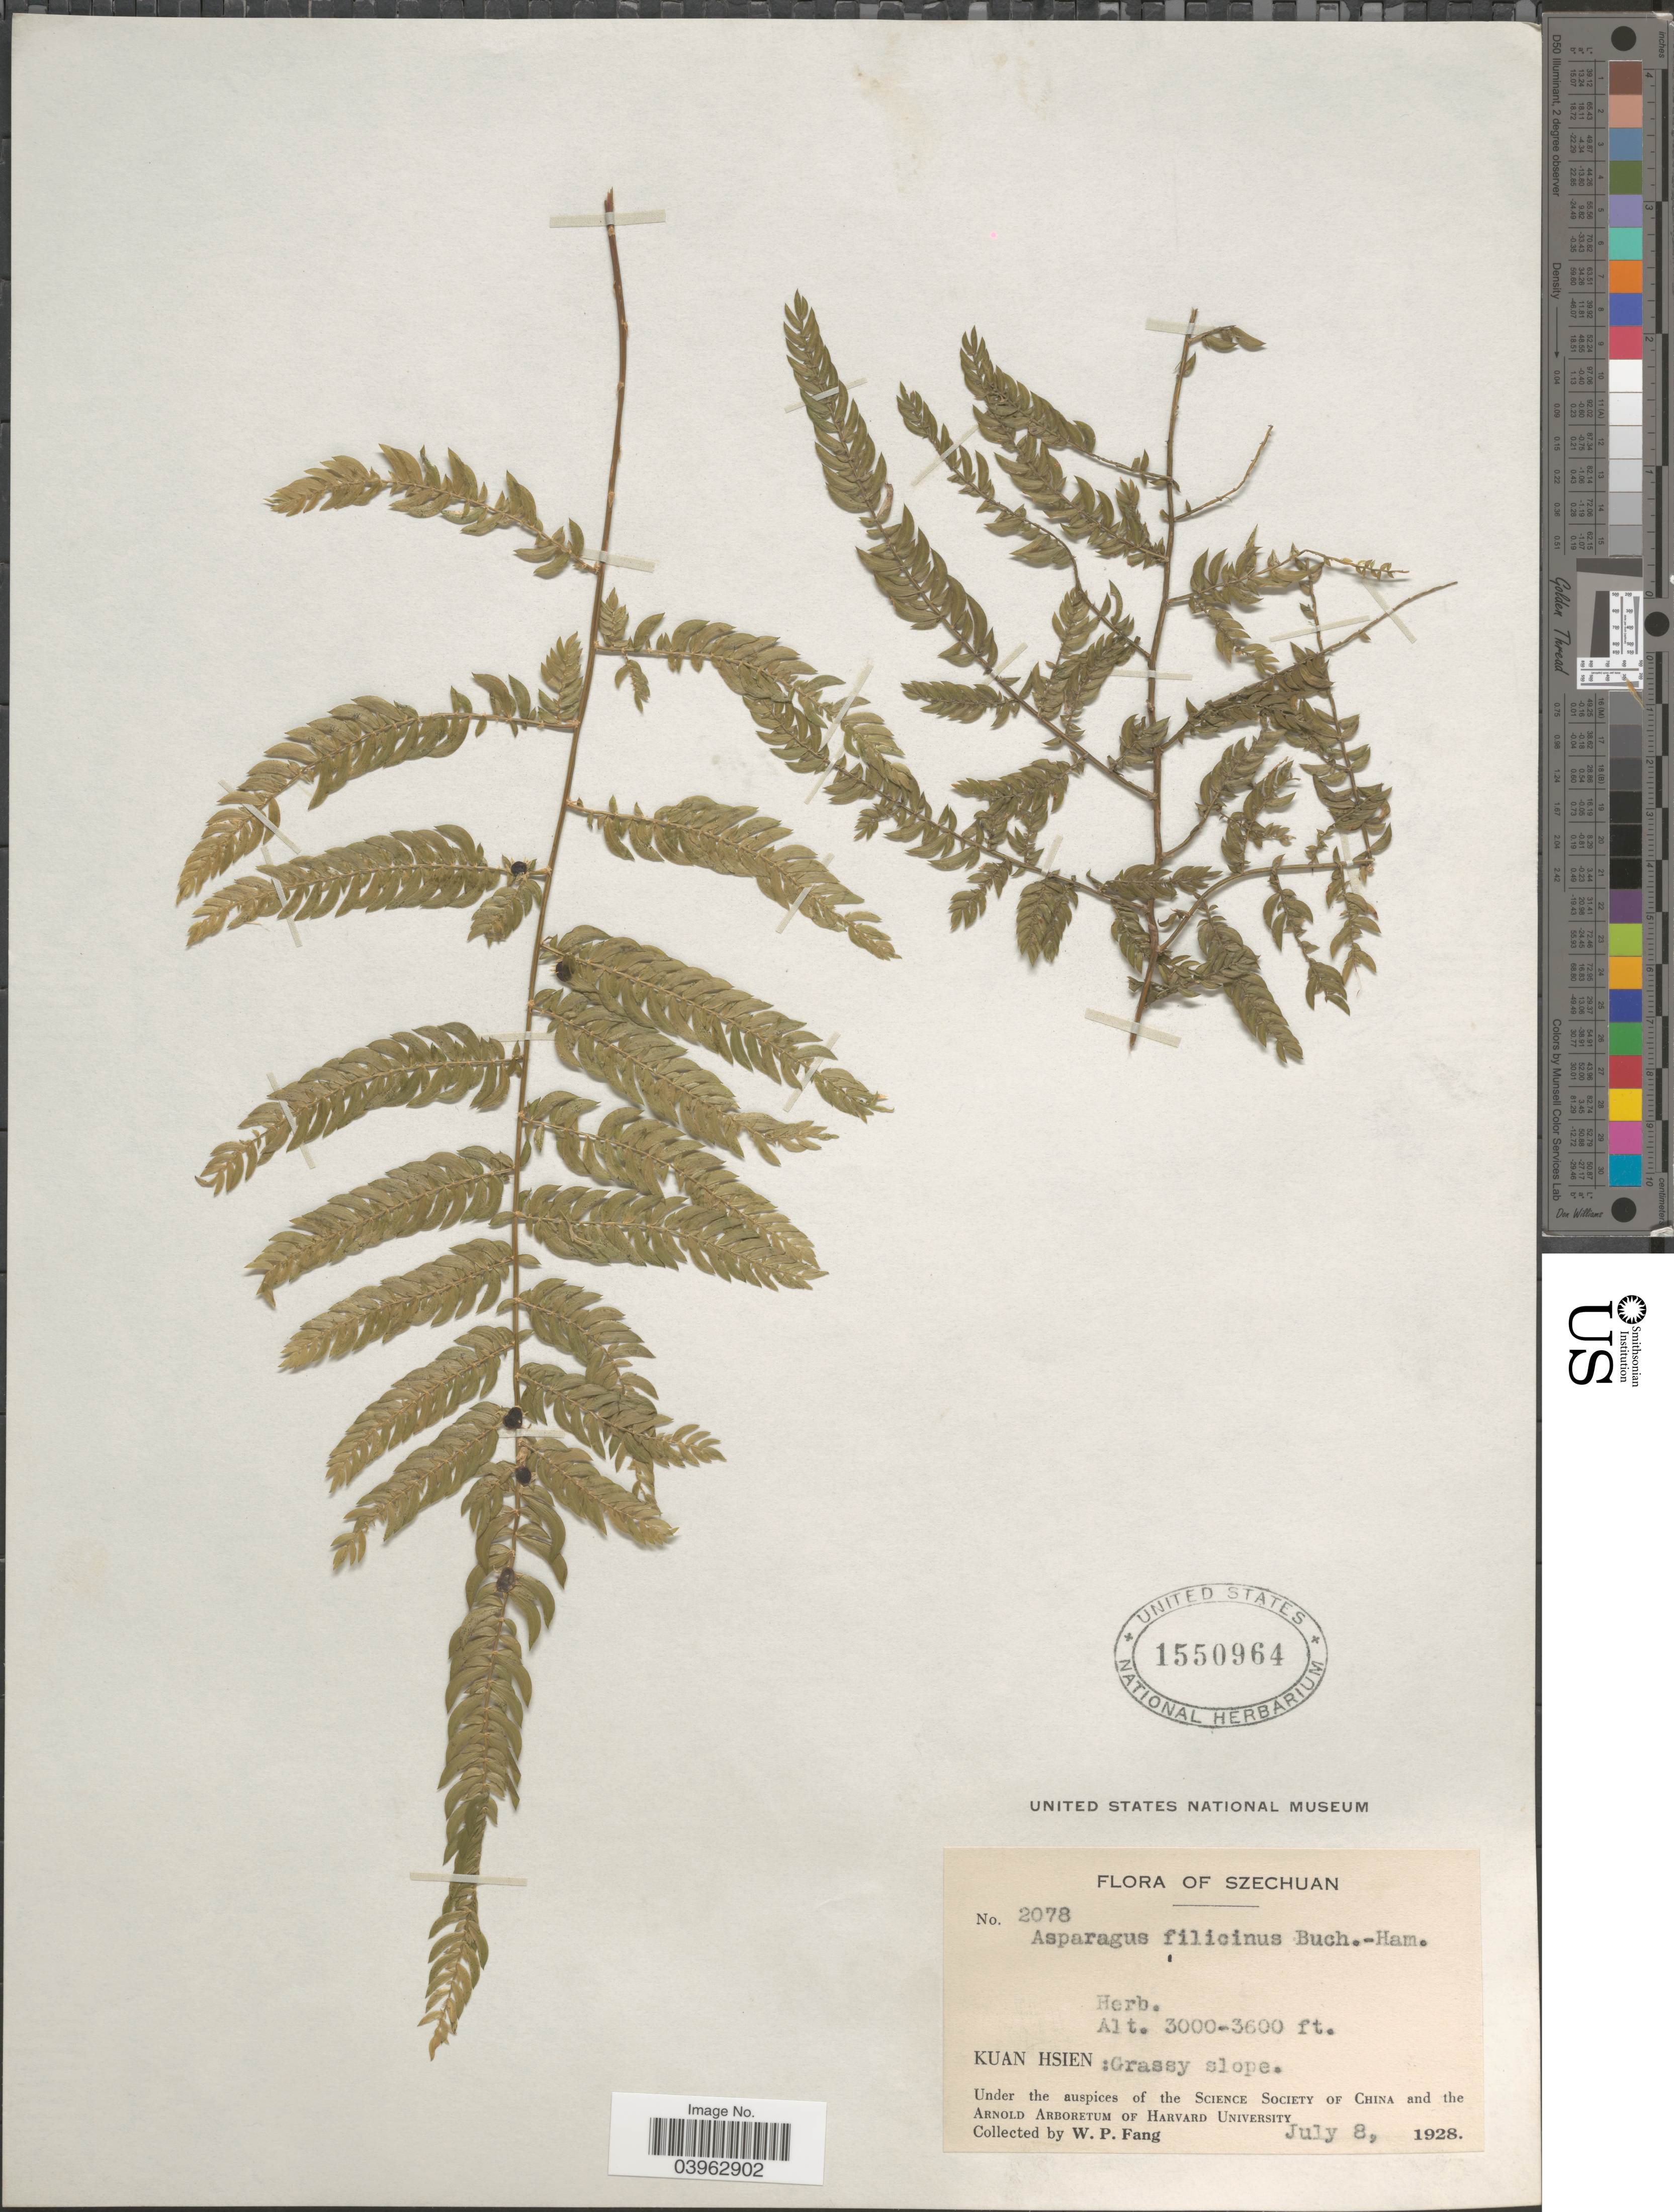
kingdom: Plantae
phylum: Tracheophyta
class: Liliopsida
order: Asparagales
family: Asparagaceae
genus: Asparagus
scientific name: Asparagus filicinus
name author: Buch.-Ham. ex D. Don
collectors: W. P. Fang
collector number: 2078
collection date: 1928-07-08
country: China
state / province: Sichuan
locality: Szechuan. Kuan Hsien: Grassy slope.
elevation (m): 914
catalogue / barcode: US 1550964